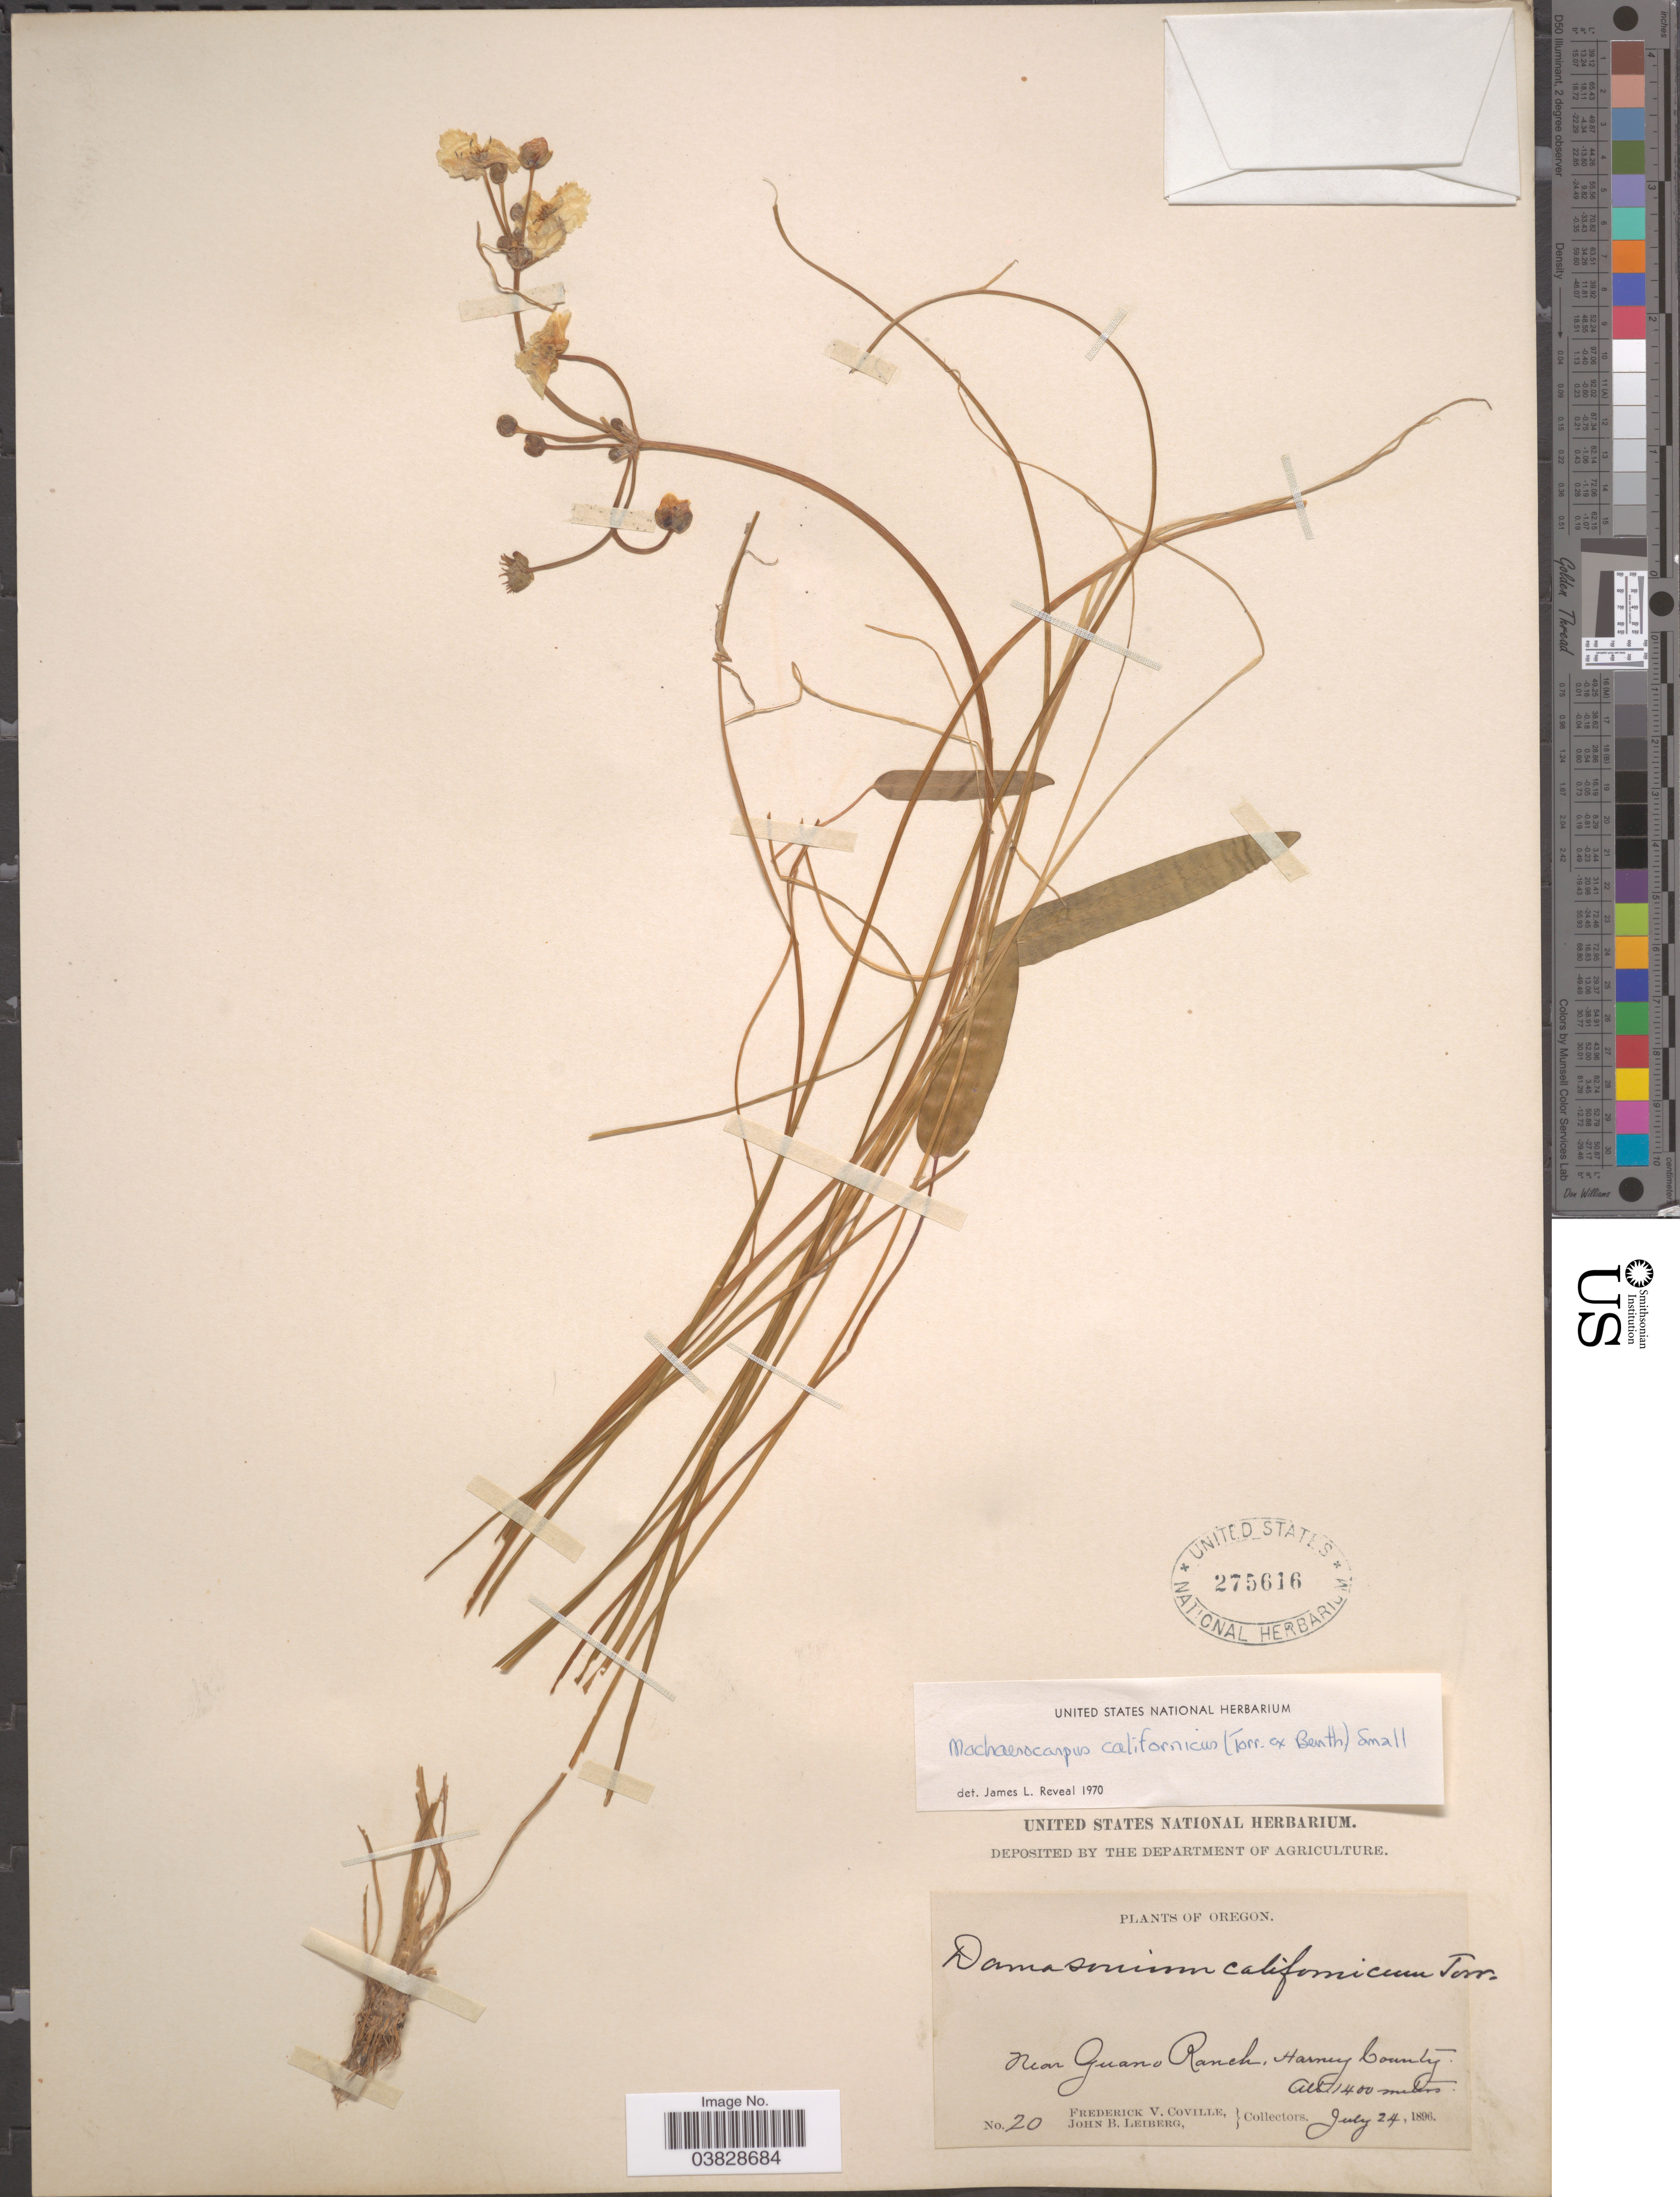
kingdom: Plantae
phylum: Tracheophyta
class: Liliopsida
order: Alismatales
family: Alismataceae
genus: Damasonium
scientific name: Damasonium californicum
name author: Torr.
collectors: F. V. Coville & J. B. Leiberg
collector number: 20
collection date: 1896-07-24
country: United States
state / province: Oregon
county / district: Harney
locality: Near Guano Ranch, Harney County.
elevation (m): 1400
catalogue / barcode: US 275616